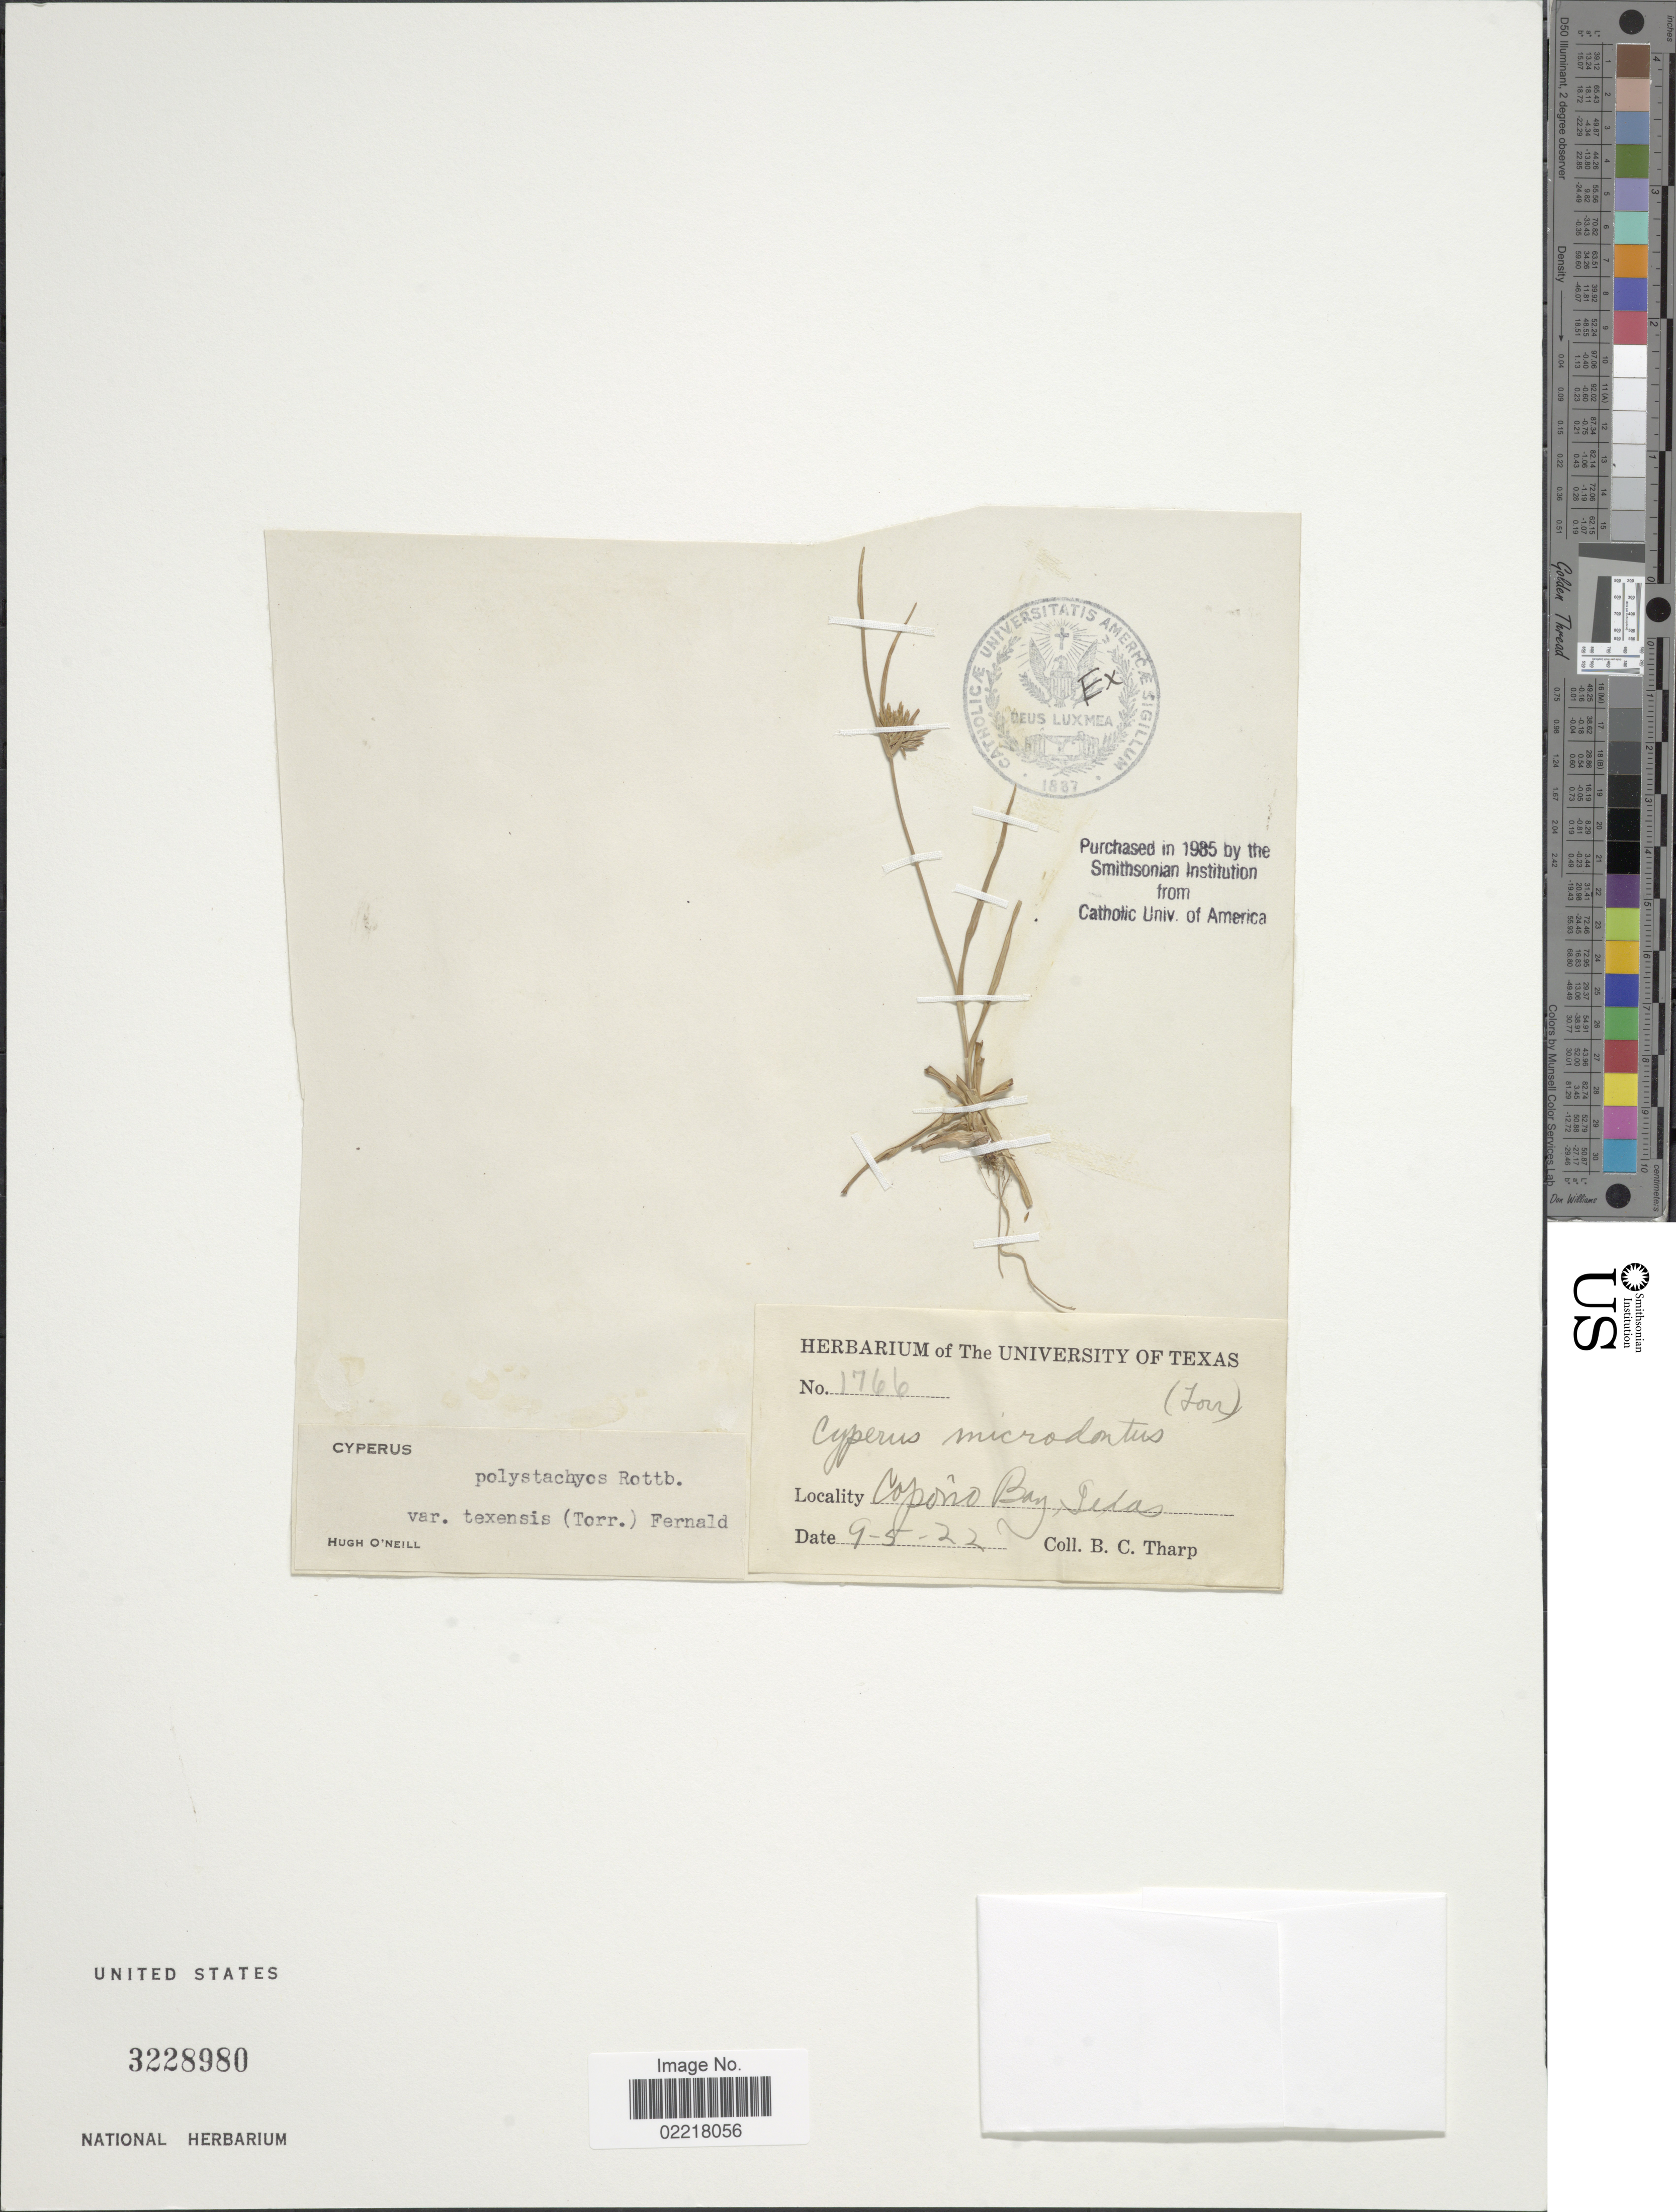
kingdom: Plantae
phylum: Tracheophyta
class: Liliopsida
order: Poales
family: Cyperaceae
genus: Cyperus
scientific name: Cyperus polystachyos var. texensis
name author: (Torr.) Fernald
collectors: B. C. Tharp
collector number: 1766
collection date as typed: Transcribed d/m/y: 5/9/22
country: United States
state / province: Texas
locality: Copono Bay.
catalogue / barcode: US 3228980